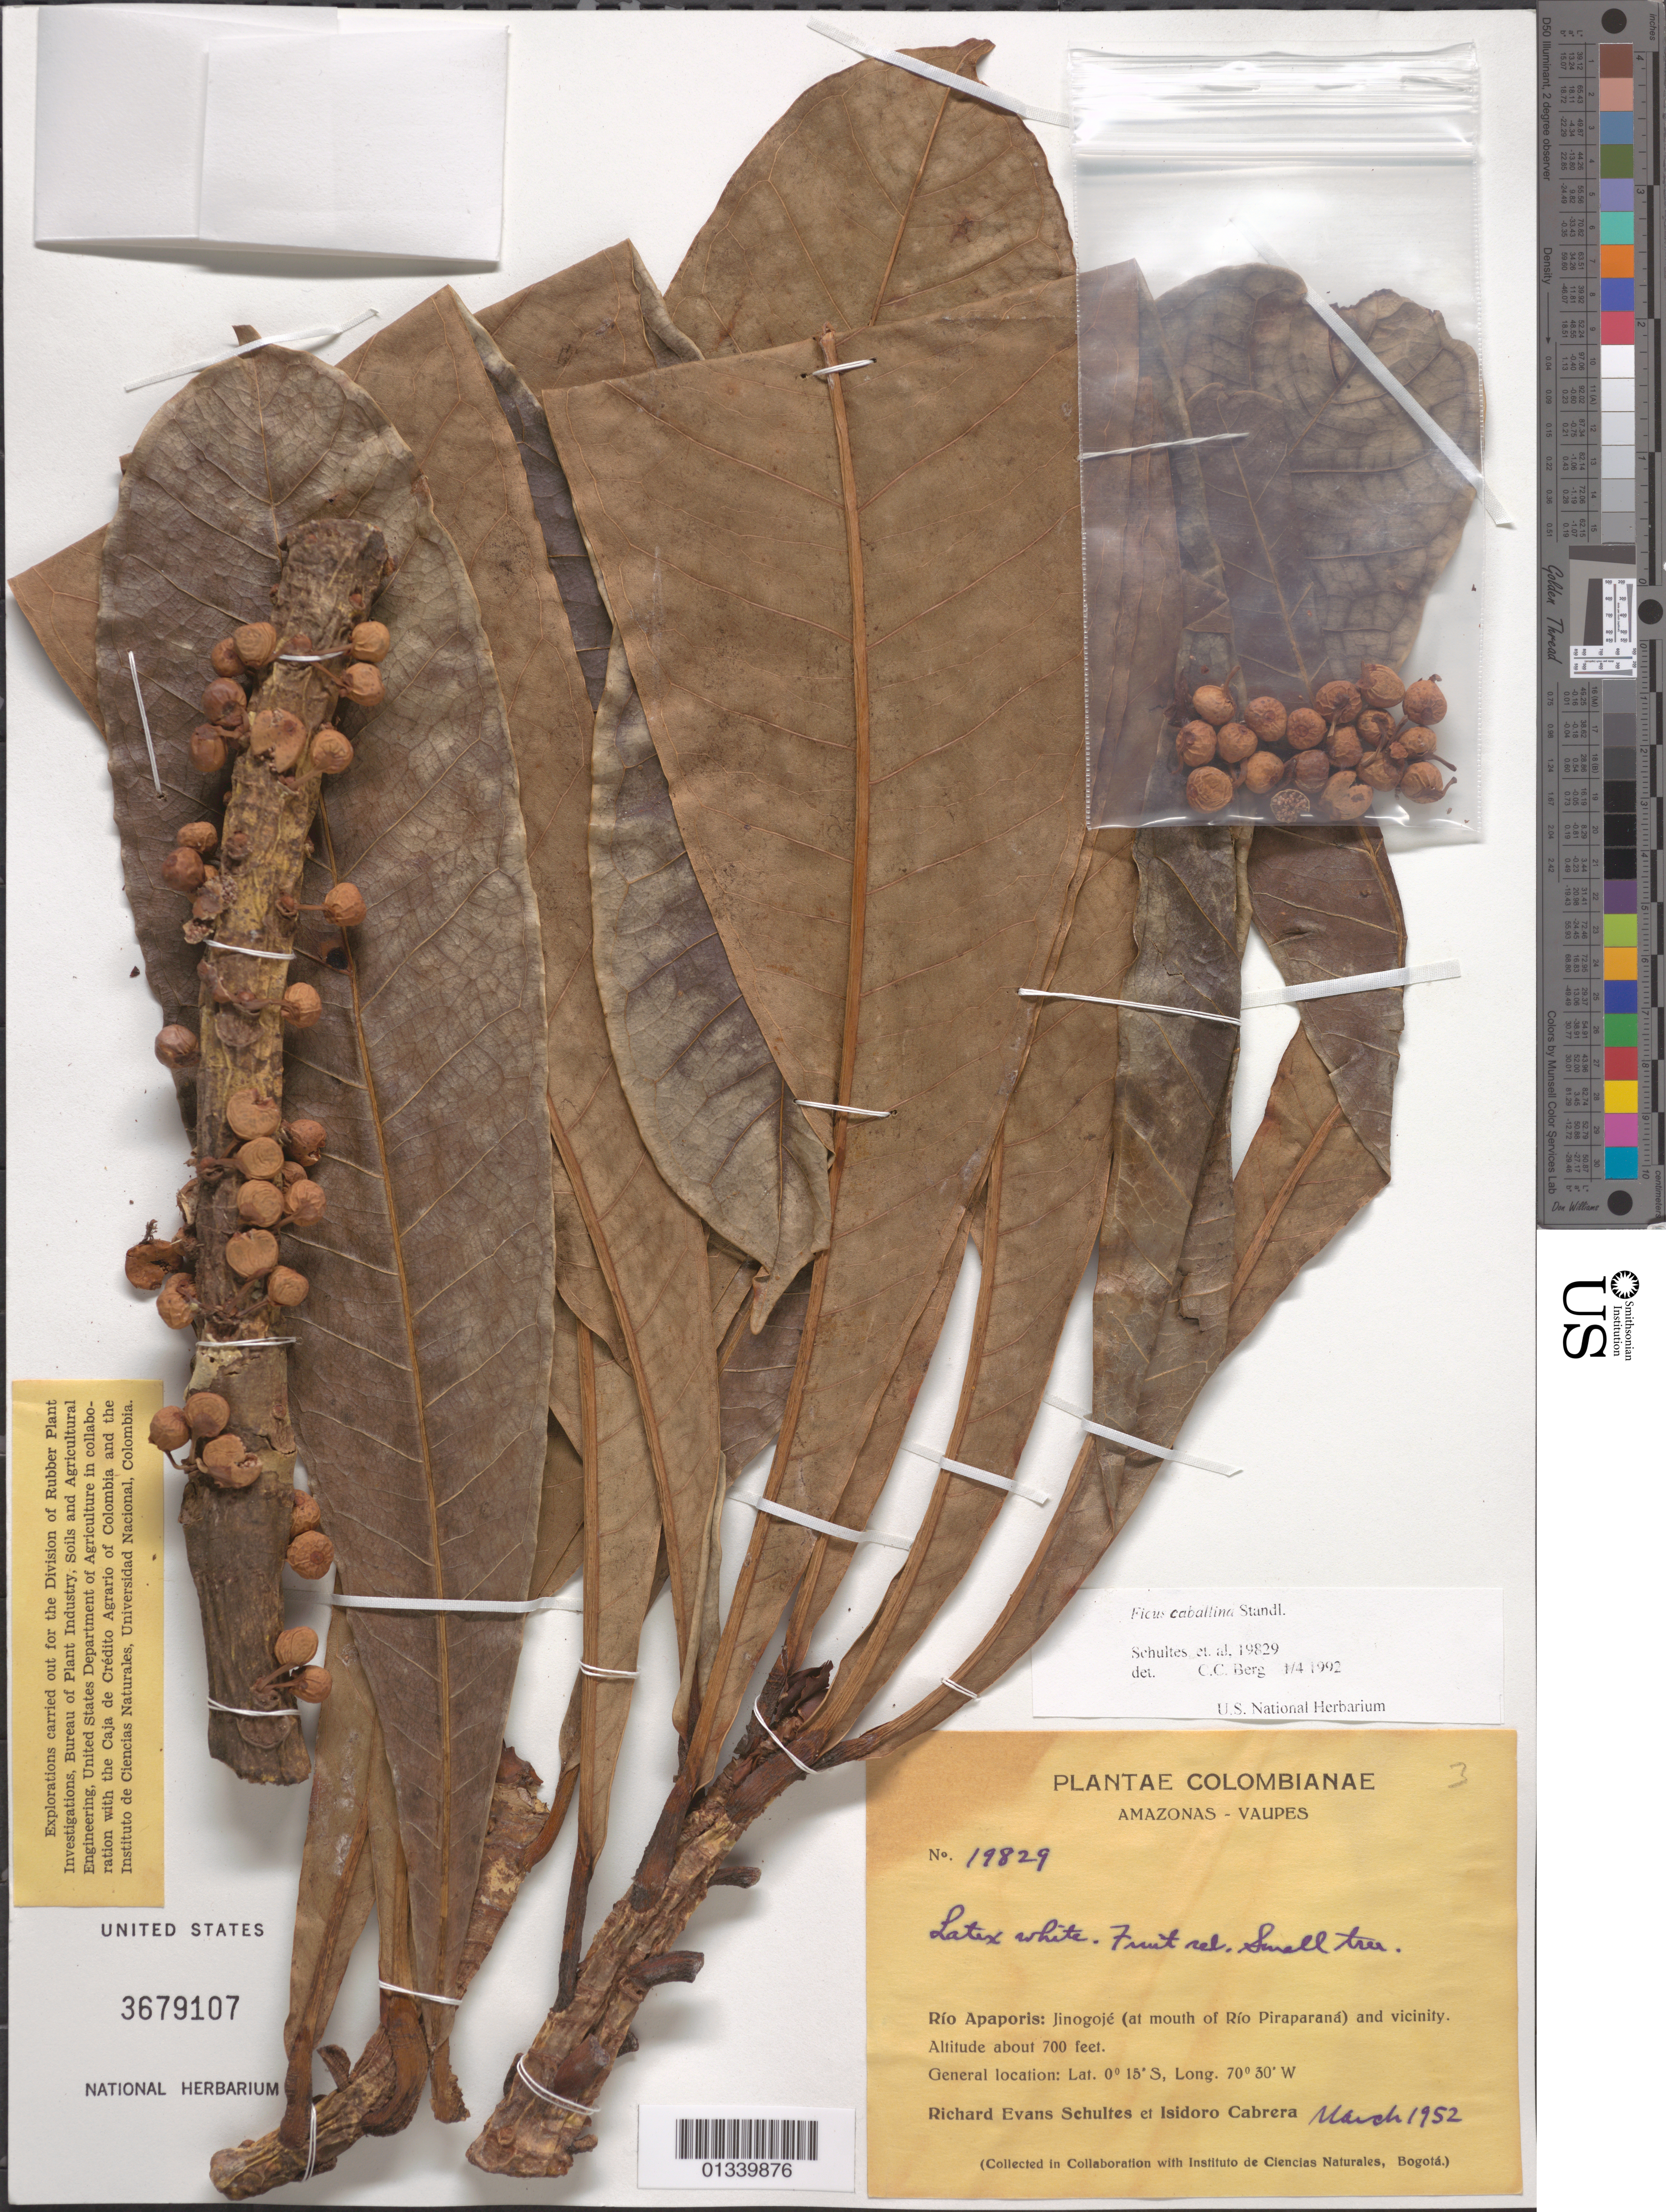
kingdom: Plantae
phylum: Tracheophyta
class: Magnoliopsida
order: Rosales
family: Moraceae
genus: Ficus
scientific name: Ficus caballina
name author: Standl.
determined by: Berg, C. C.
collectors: R. E. Schultes & I. Cabrera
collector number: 19829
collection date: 1952-03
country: Colombia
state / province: Amazonas / Vaupés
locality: Rio Apaporis: Jingoje (at mouth of Rio Pirarand) and vicinity.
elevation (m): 213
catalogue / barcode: US 3679107